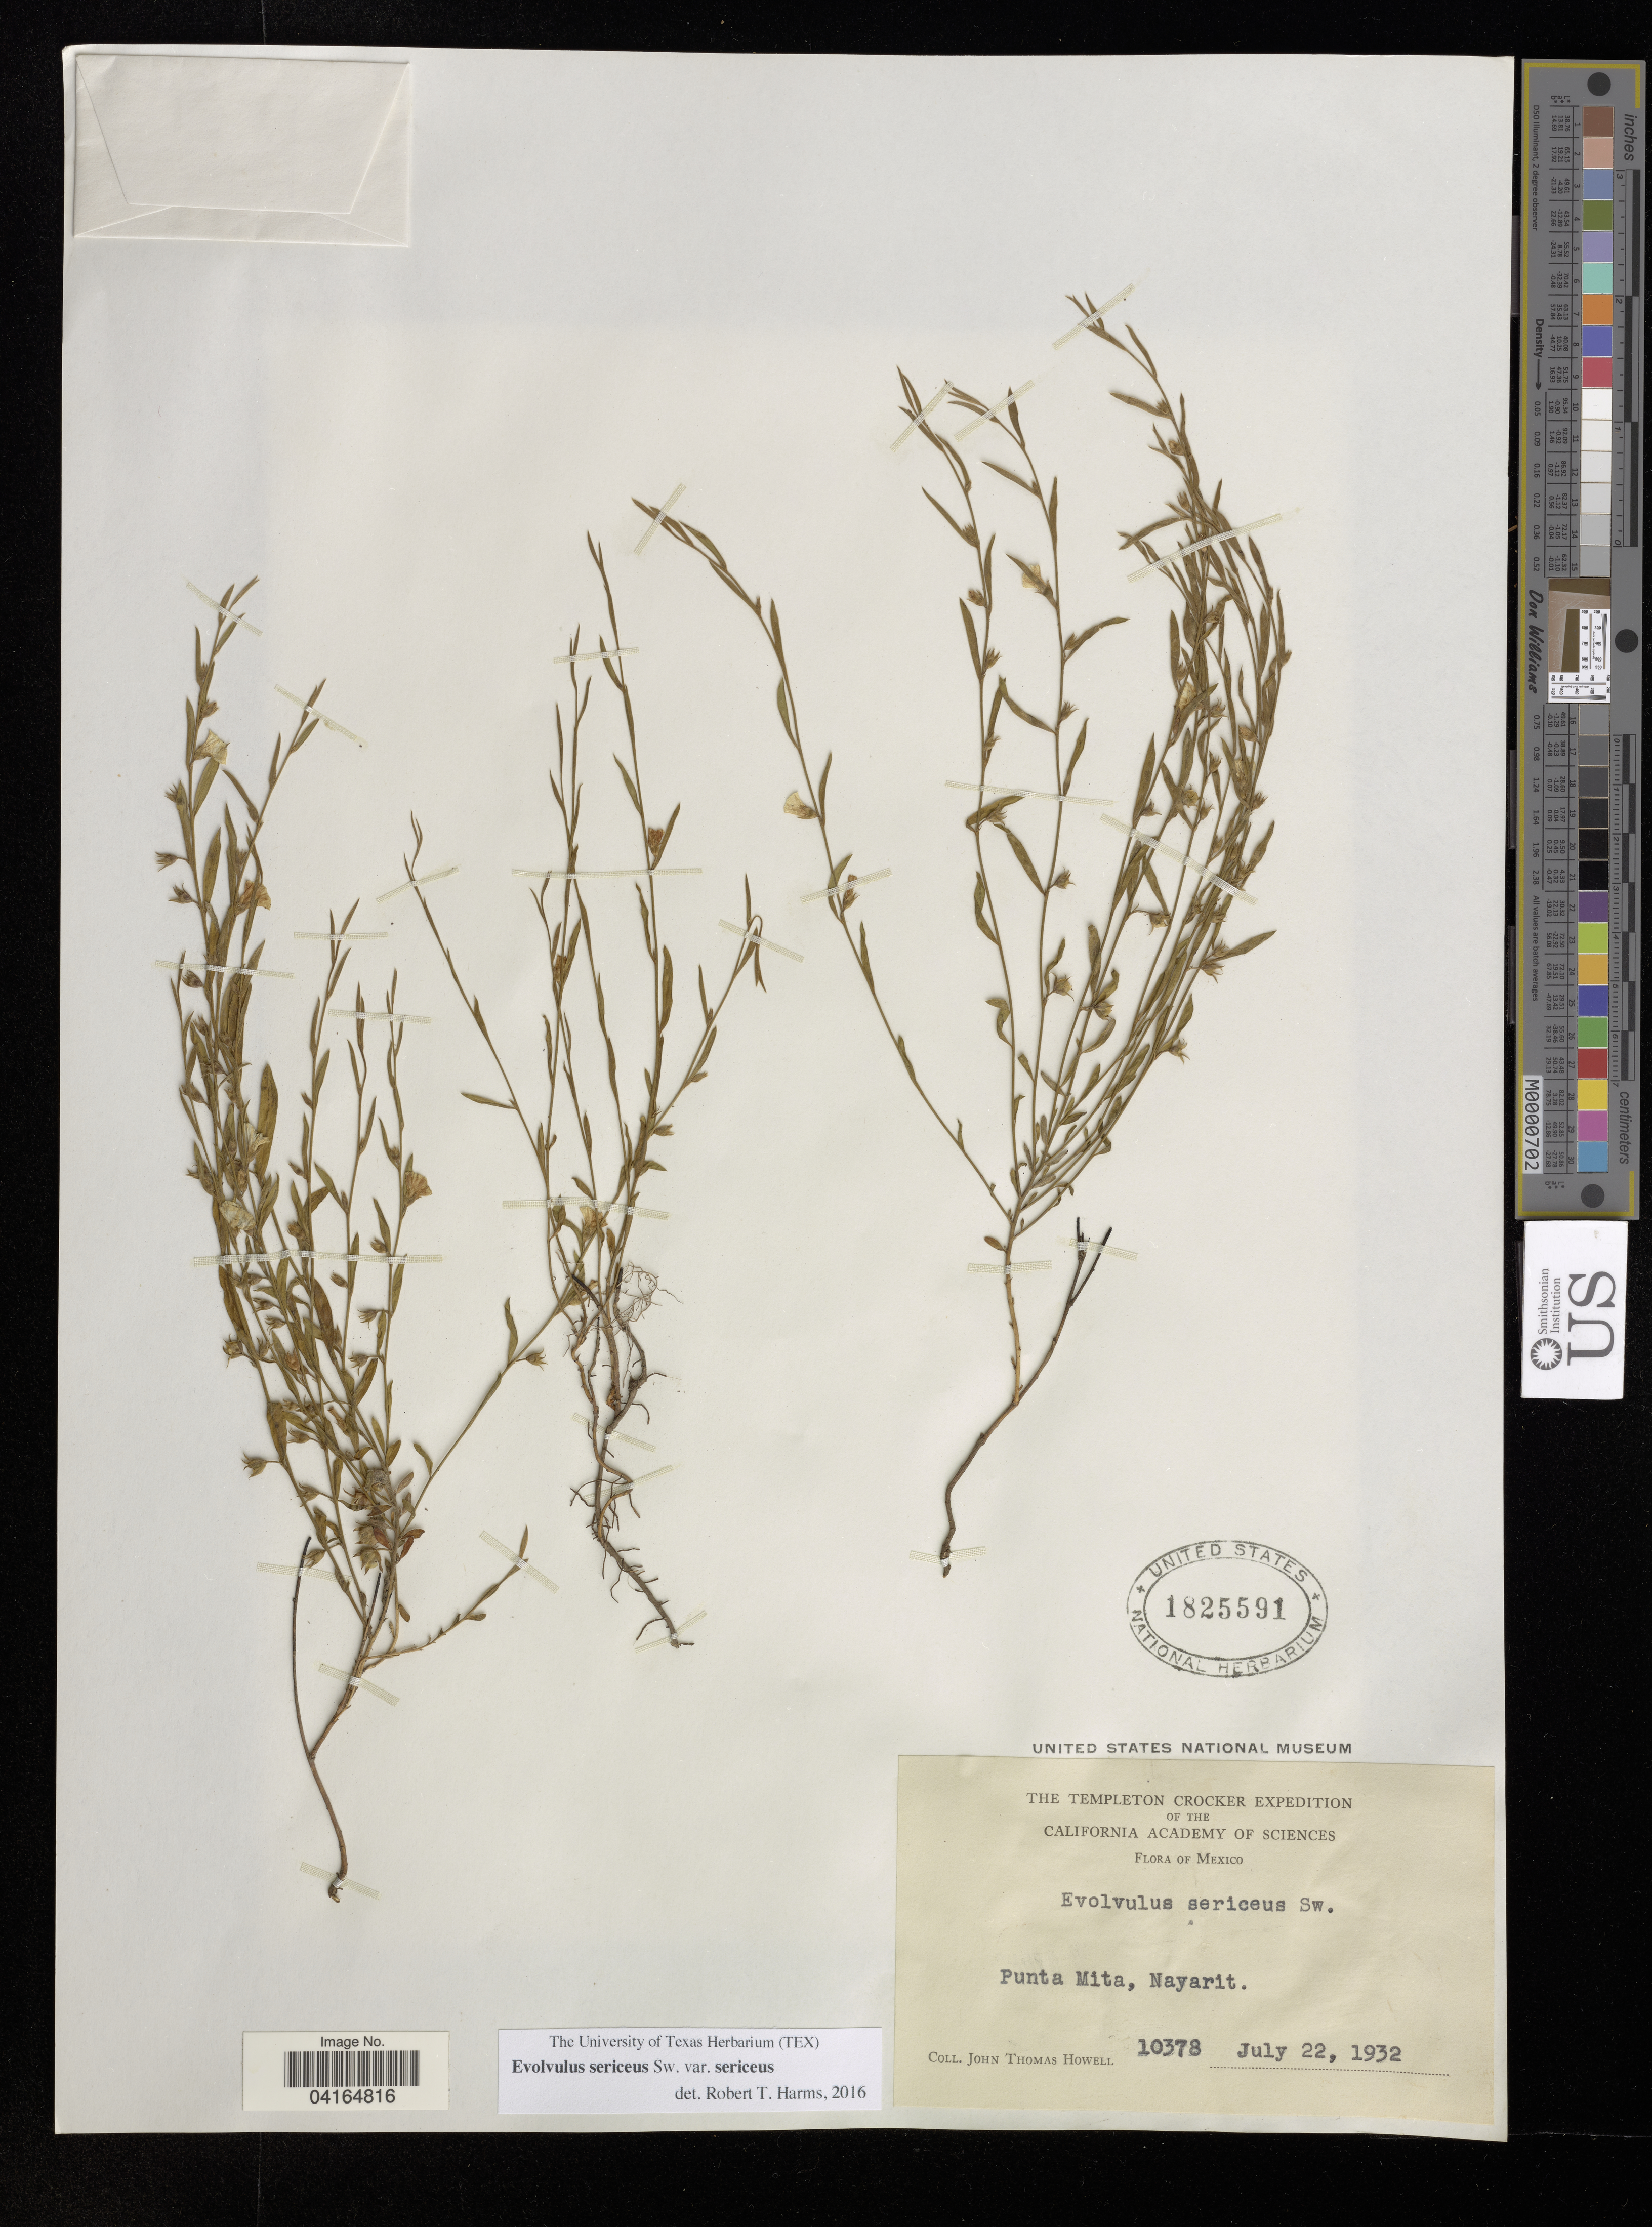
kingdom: Plantae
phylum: Tracheophyta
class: Magnoliopsida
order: Solanales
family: Convolvulaceae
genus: Evolvulus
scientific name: Evolvulus sericeus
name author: Sw.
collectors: J. Howell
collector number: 10378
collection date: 1932-07-22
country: Mexico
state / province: Nayarit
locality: Punta Mita.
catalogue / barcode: US 1825591